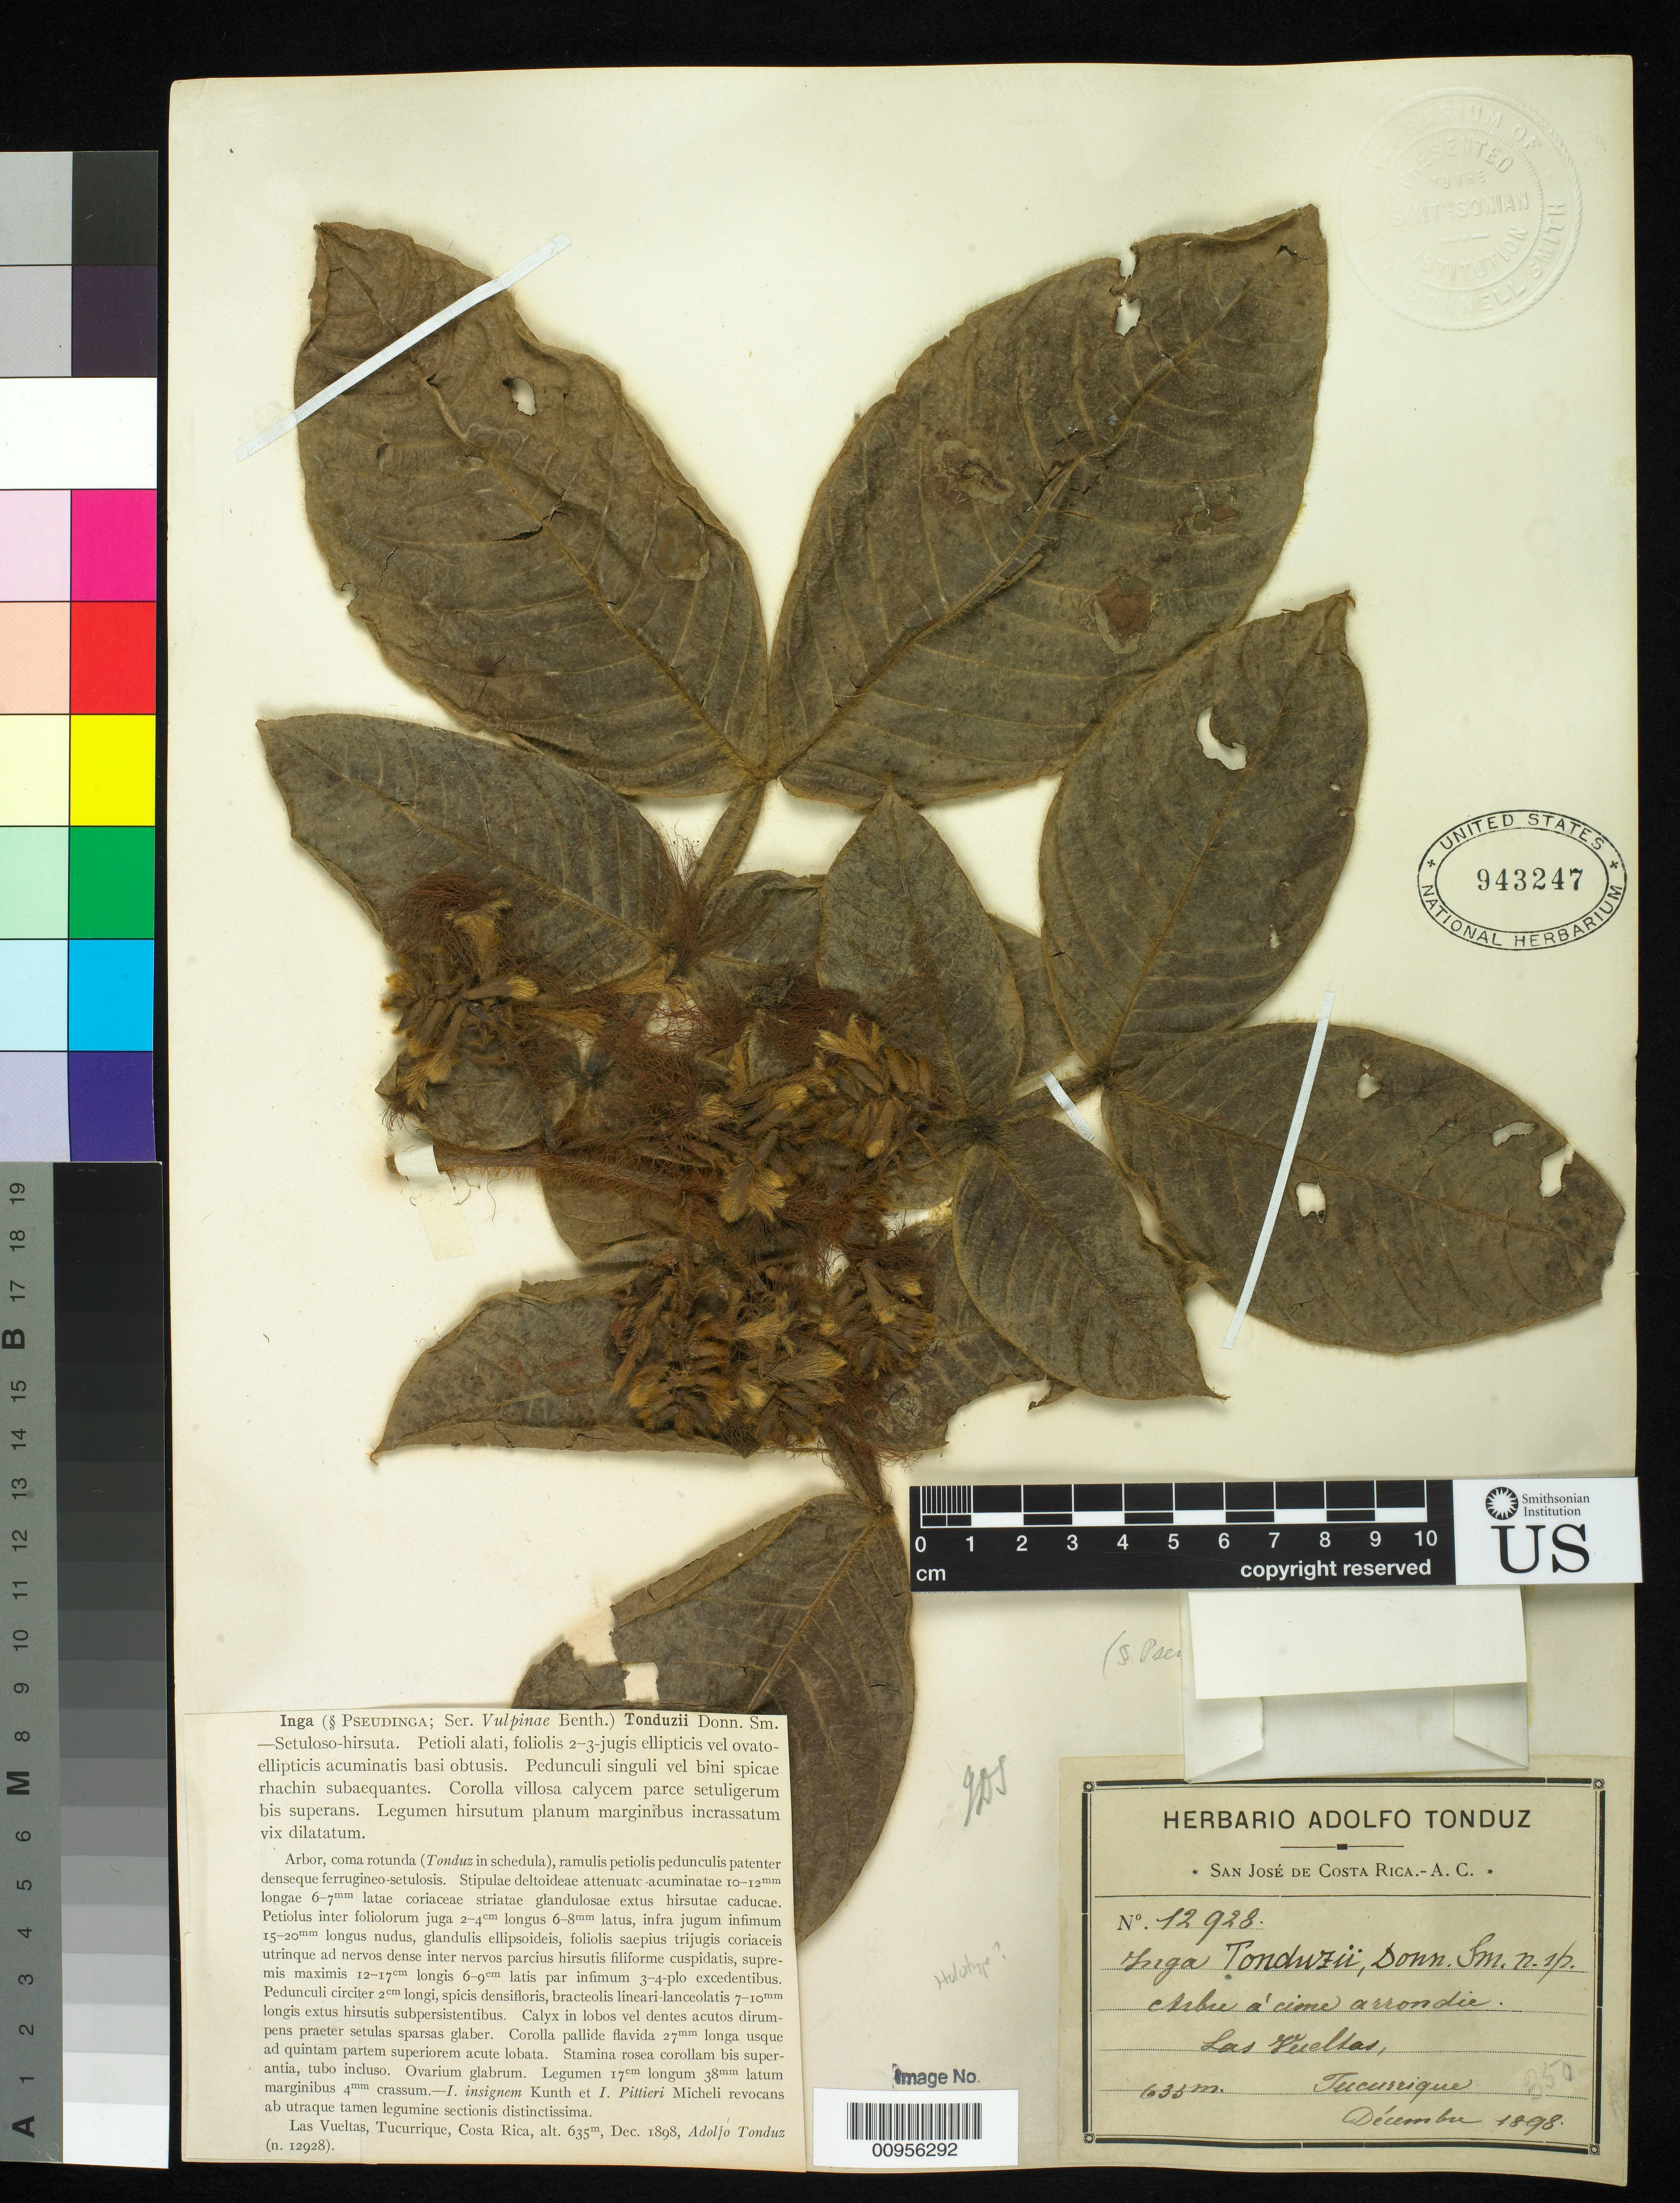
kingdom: Plantae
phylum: Tracheophyta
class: Magnoliopsida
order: Fabales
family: Fabaceae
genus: Inga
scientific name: Inga tonduzii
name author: Donn. Sm.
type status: Type Collection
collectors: A. Tonduz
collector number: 12928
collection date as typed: Dec 1898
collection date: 1898-12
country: Costa Rica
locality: Las Vueltas, Tucurrique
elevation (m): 635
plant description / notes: One of two specimens ex John Donnell Smith herbarium (USNH 943246, 943247), neither clearly the holotype; Sousa (1993) cites "holotipo" at US. (Copy of protologue attached to this sheet, and label data match locality and elevation cited in protologue).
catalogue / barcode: US 943247